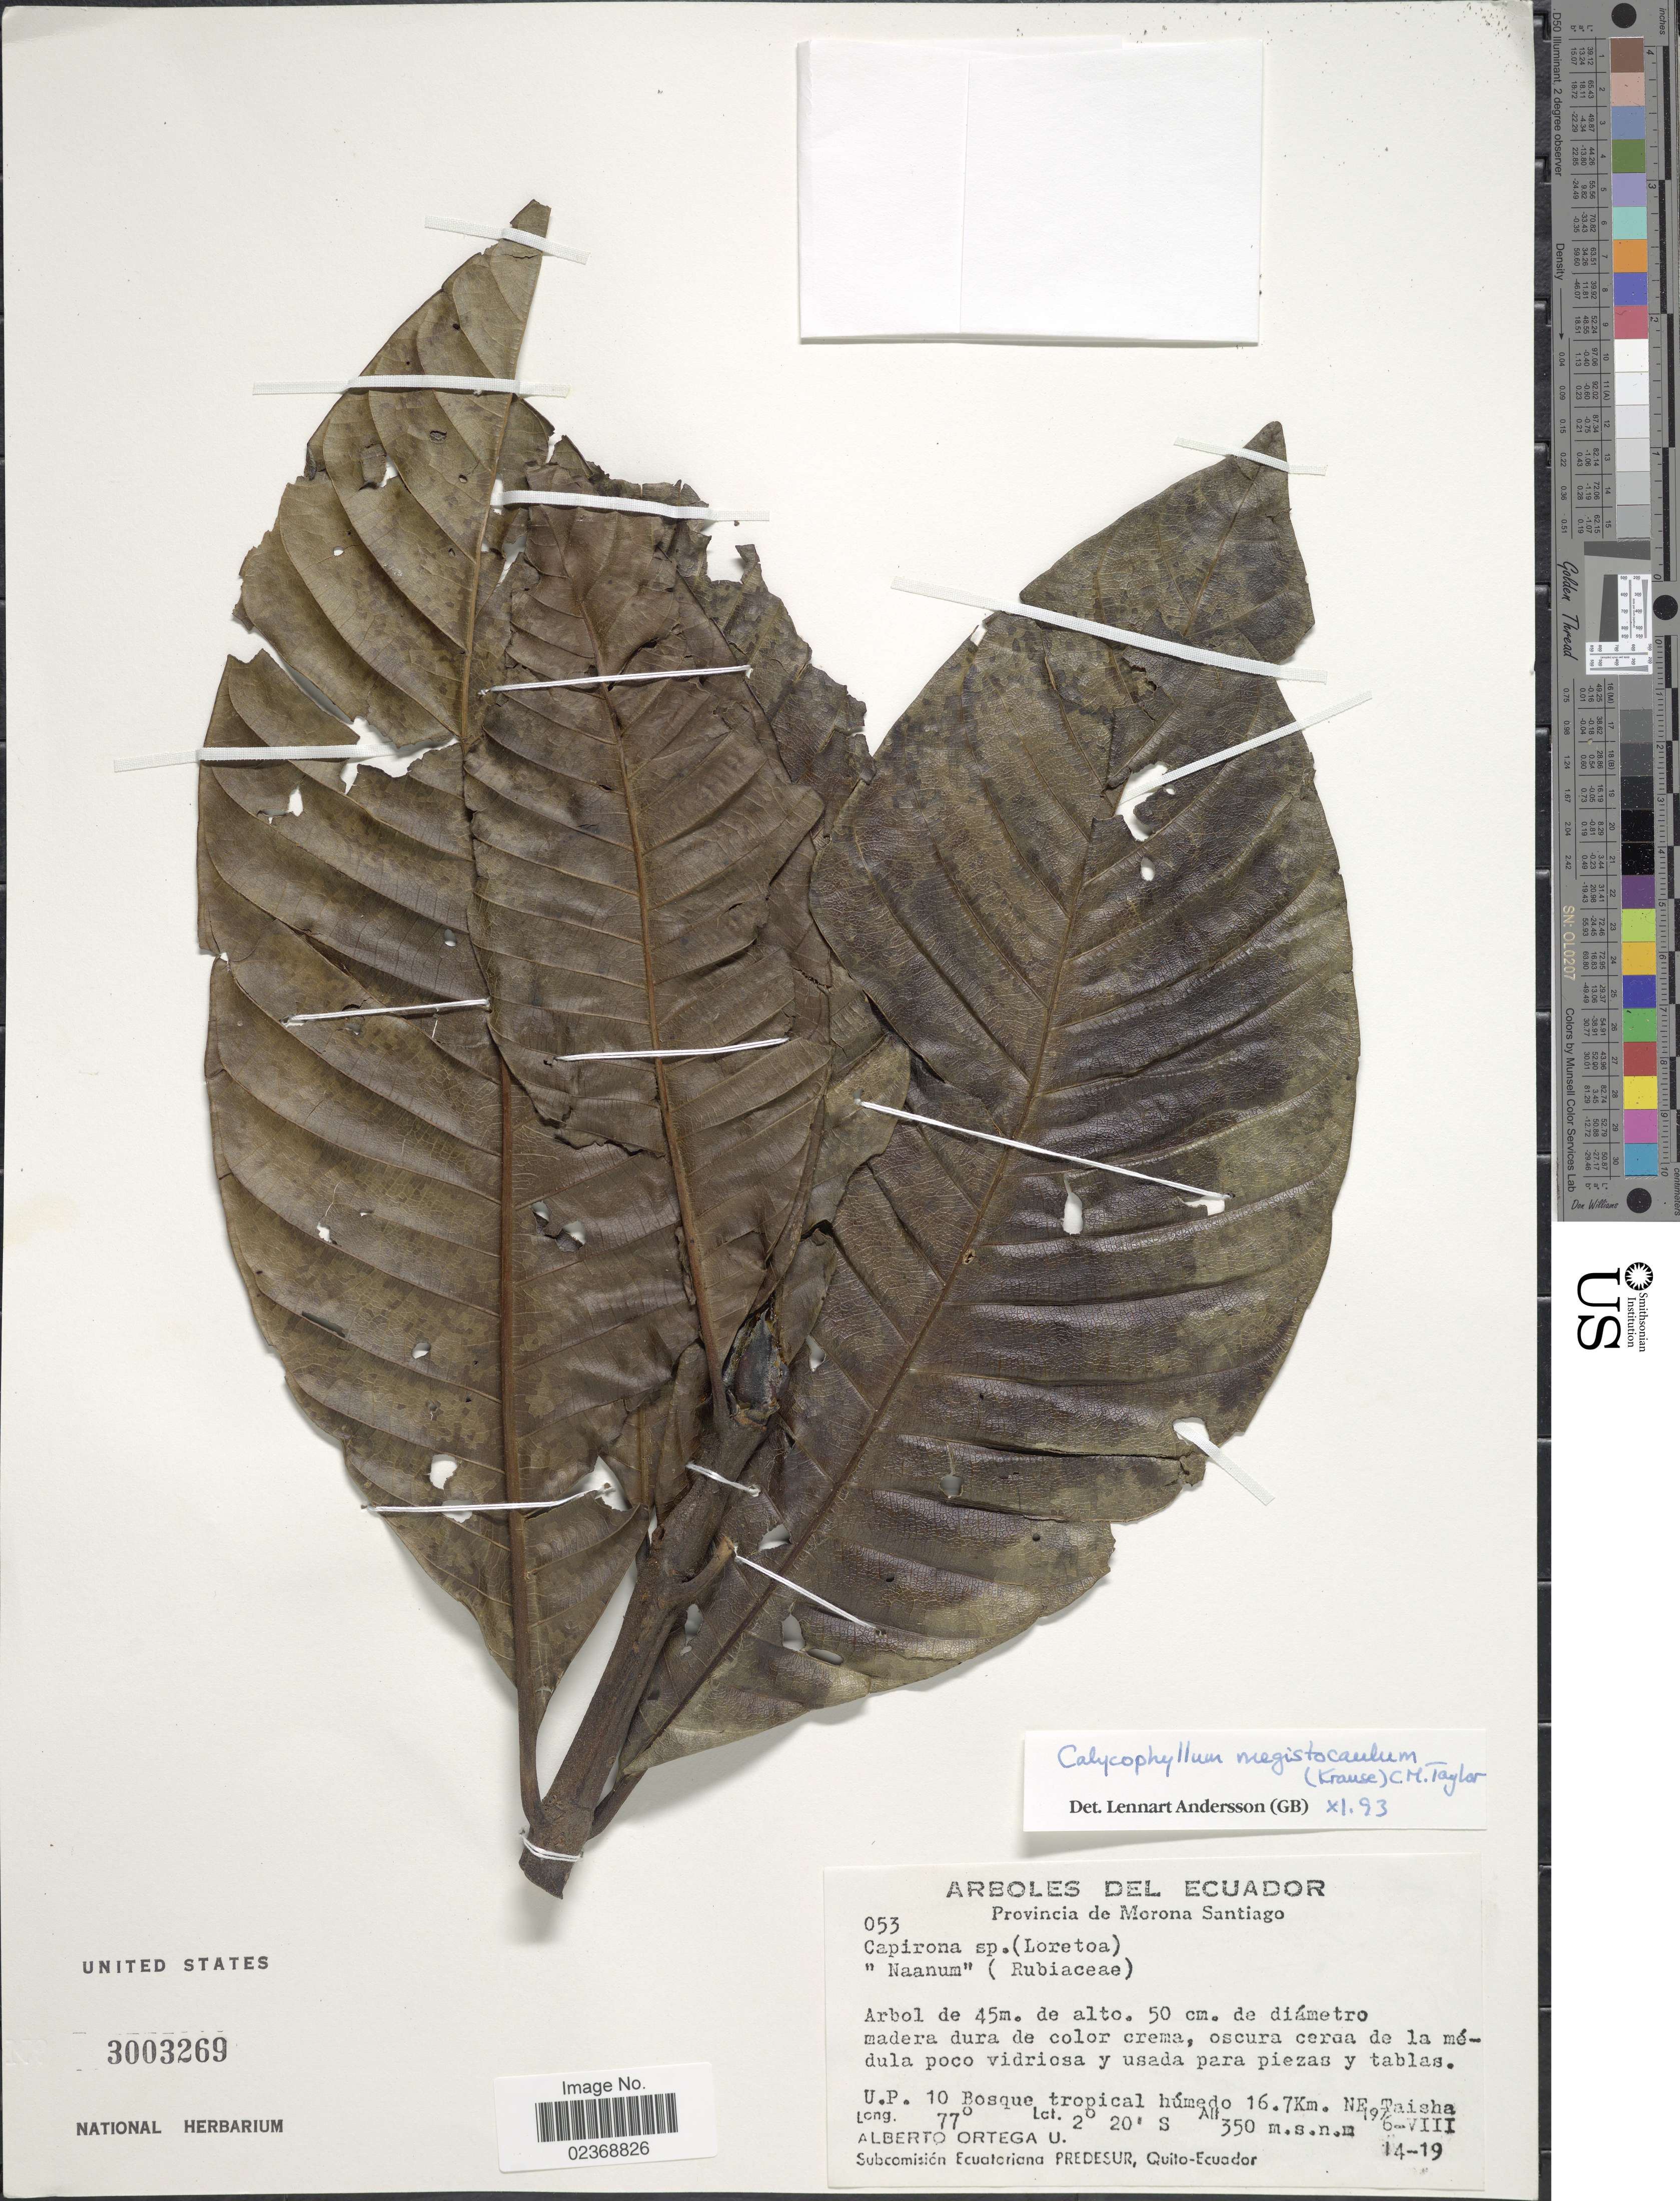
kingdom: Plantae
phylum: Tracheophyta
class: Magnoliopsida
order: Gentianales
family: Rubiaceae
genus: Calycophyllum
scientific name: Calycophyllum megistocaulum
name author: (K. Krause) C.M. Taylor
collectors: A. T. Ortega U.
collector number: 053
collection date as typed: Transcribed d/m/y: 6/8/14 to 6/8/19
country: Ecuador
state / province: Morona-Santiago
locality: U.P. 10 Bosque tropical humedo 15.7Km. NE Taisha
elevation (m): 350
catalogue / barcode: US 3003269